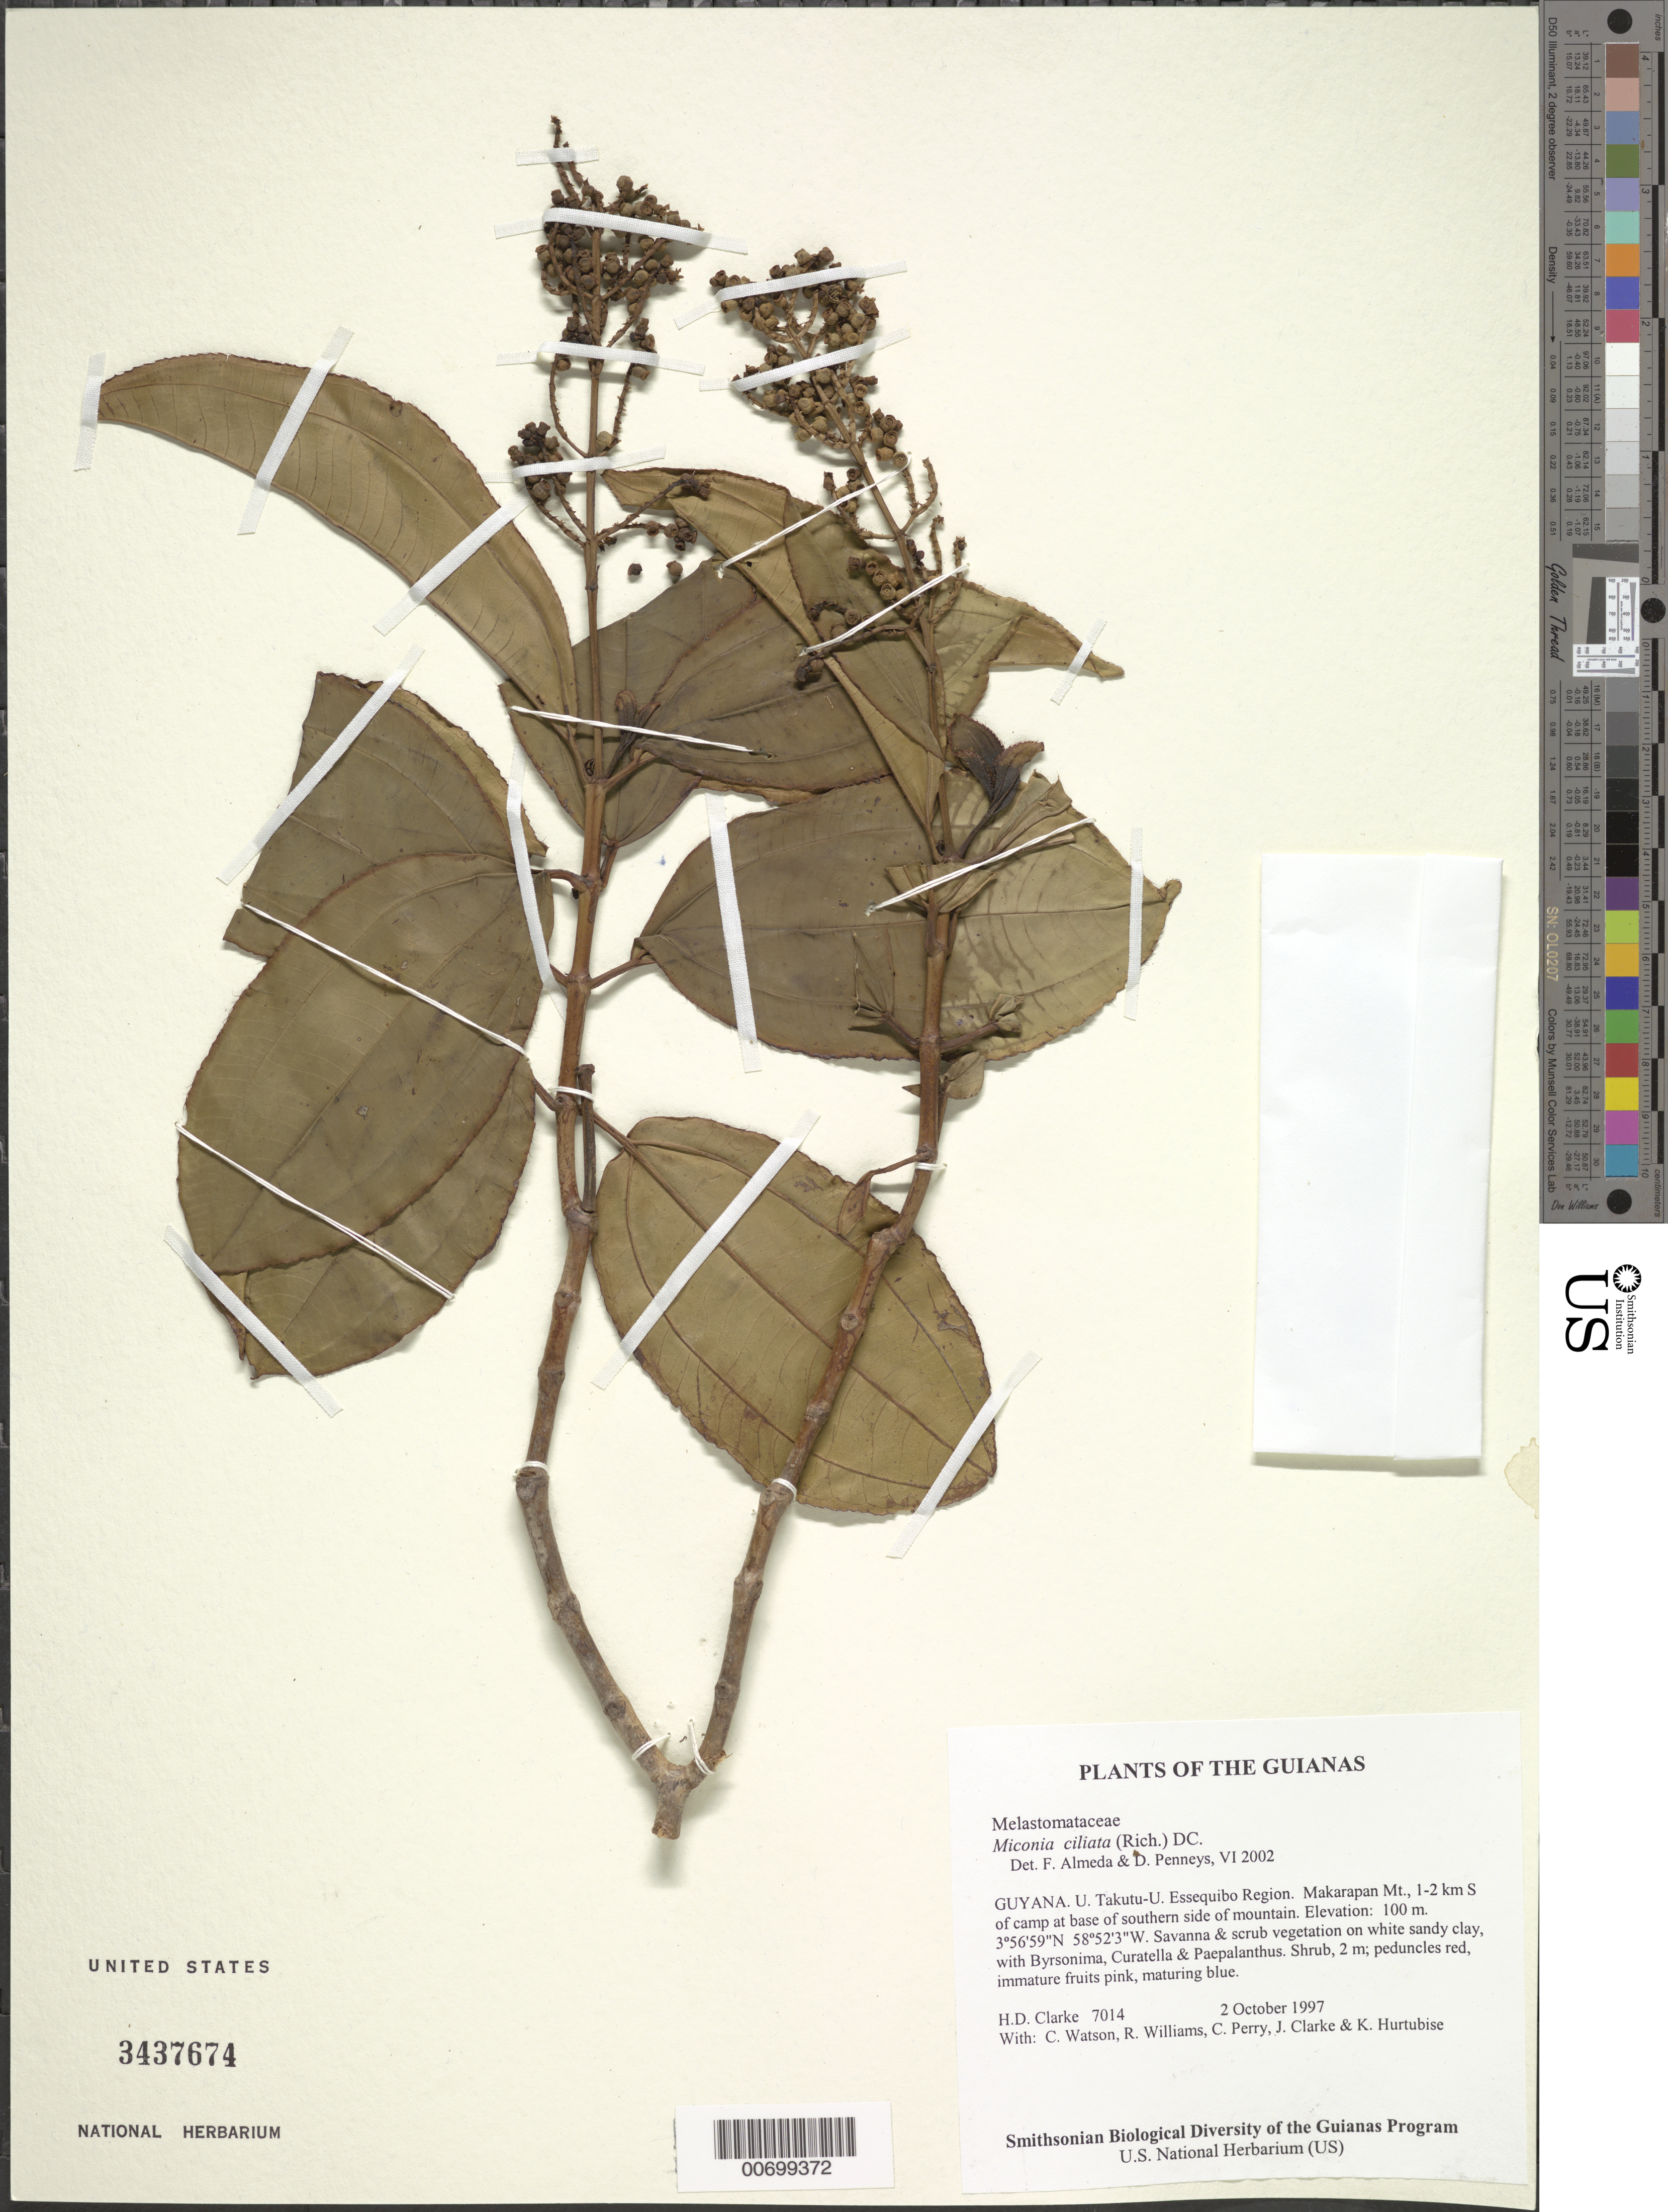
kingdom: Plantae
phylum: Tracheophyta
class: Magnoliopsida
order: Myrtales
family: Melastomataceae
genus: Miconia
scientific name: Miconia ciliata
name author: (Rich.) DC.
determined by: Almeda, F.; Penneys, D. S.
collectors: H. D. Clarke, C. Watson, R. Williams, C. Perry, J. Clarke & K. Hurtubise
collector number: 7014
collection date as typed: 2 October 1997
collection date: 1997-10-02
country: Guyana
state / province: U. Takutu-U. Essequibo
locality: Makarapan Mt., 1-2 km S of camp at base of southern side of mountain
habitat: Savanna & scrub vegetation on white sandy clay, with Byrsonima, Curatella & Paepalanthus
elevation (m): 100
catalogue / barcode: US 3437674